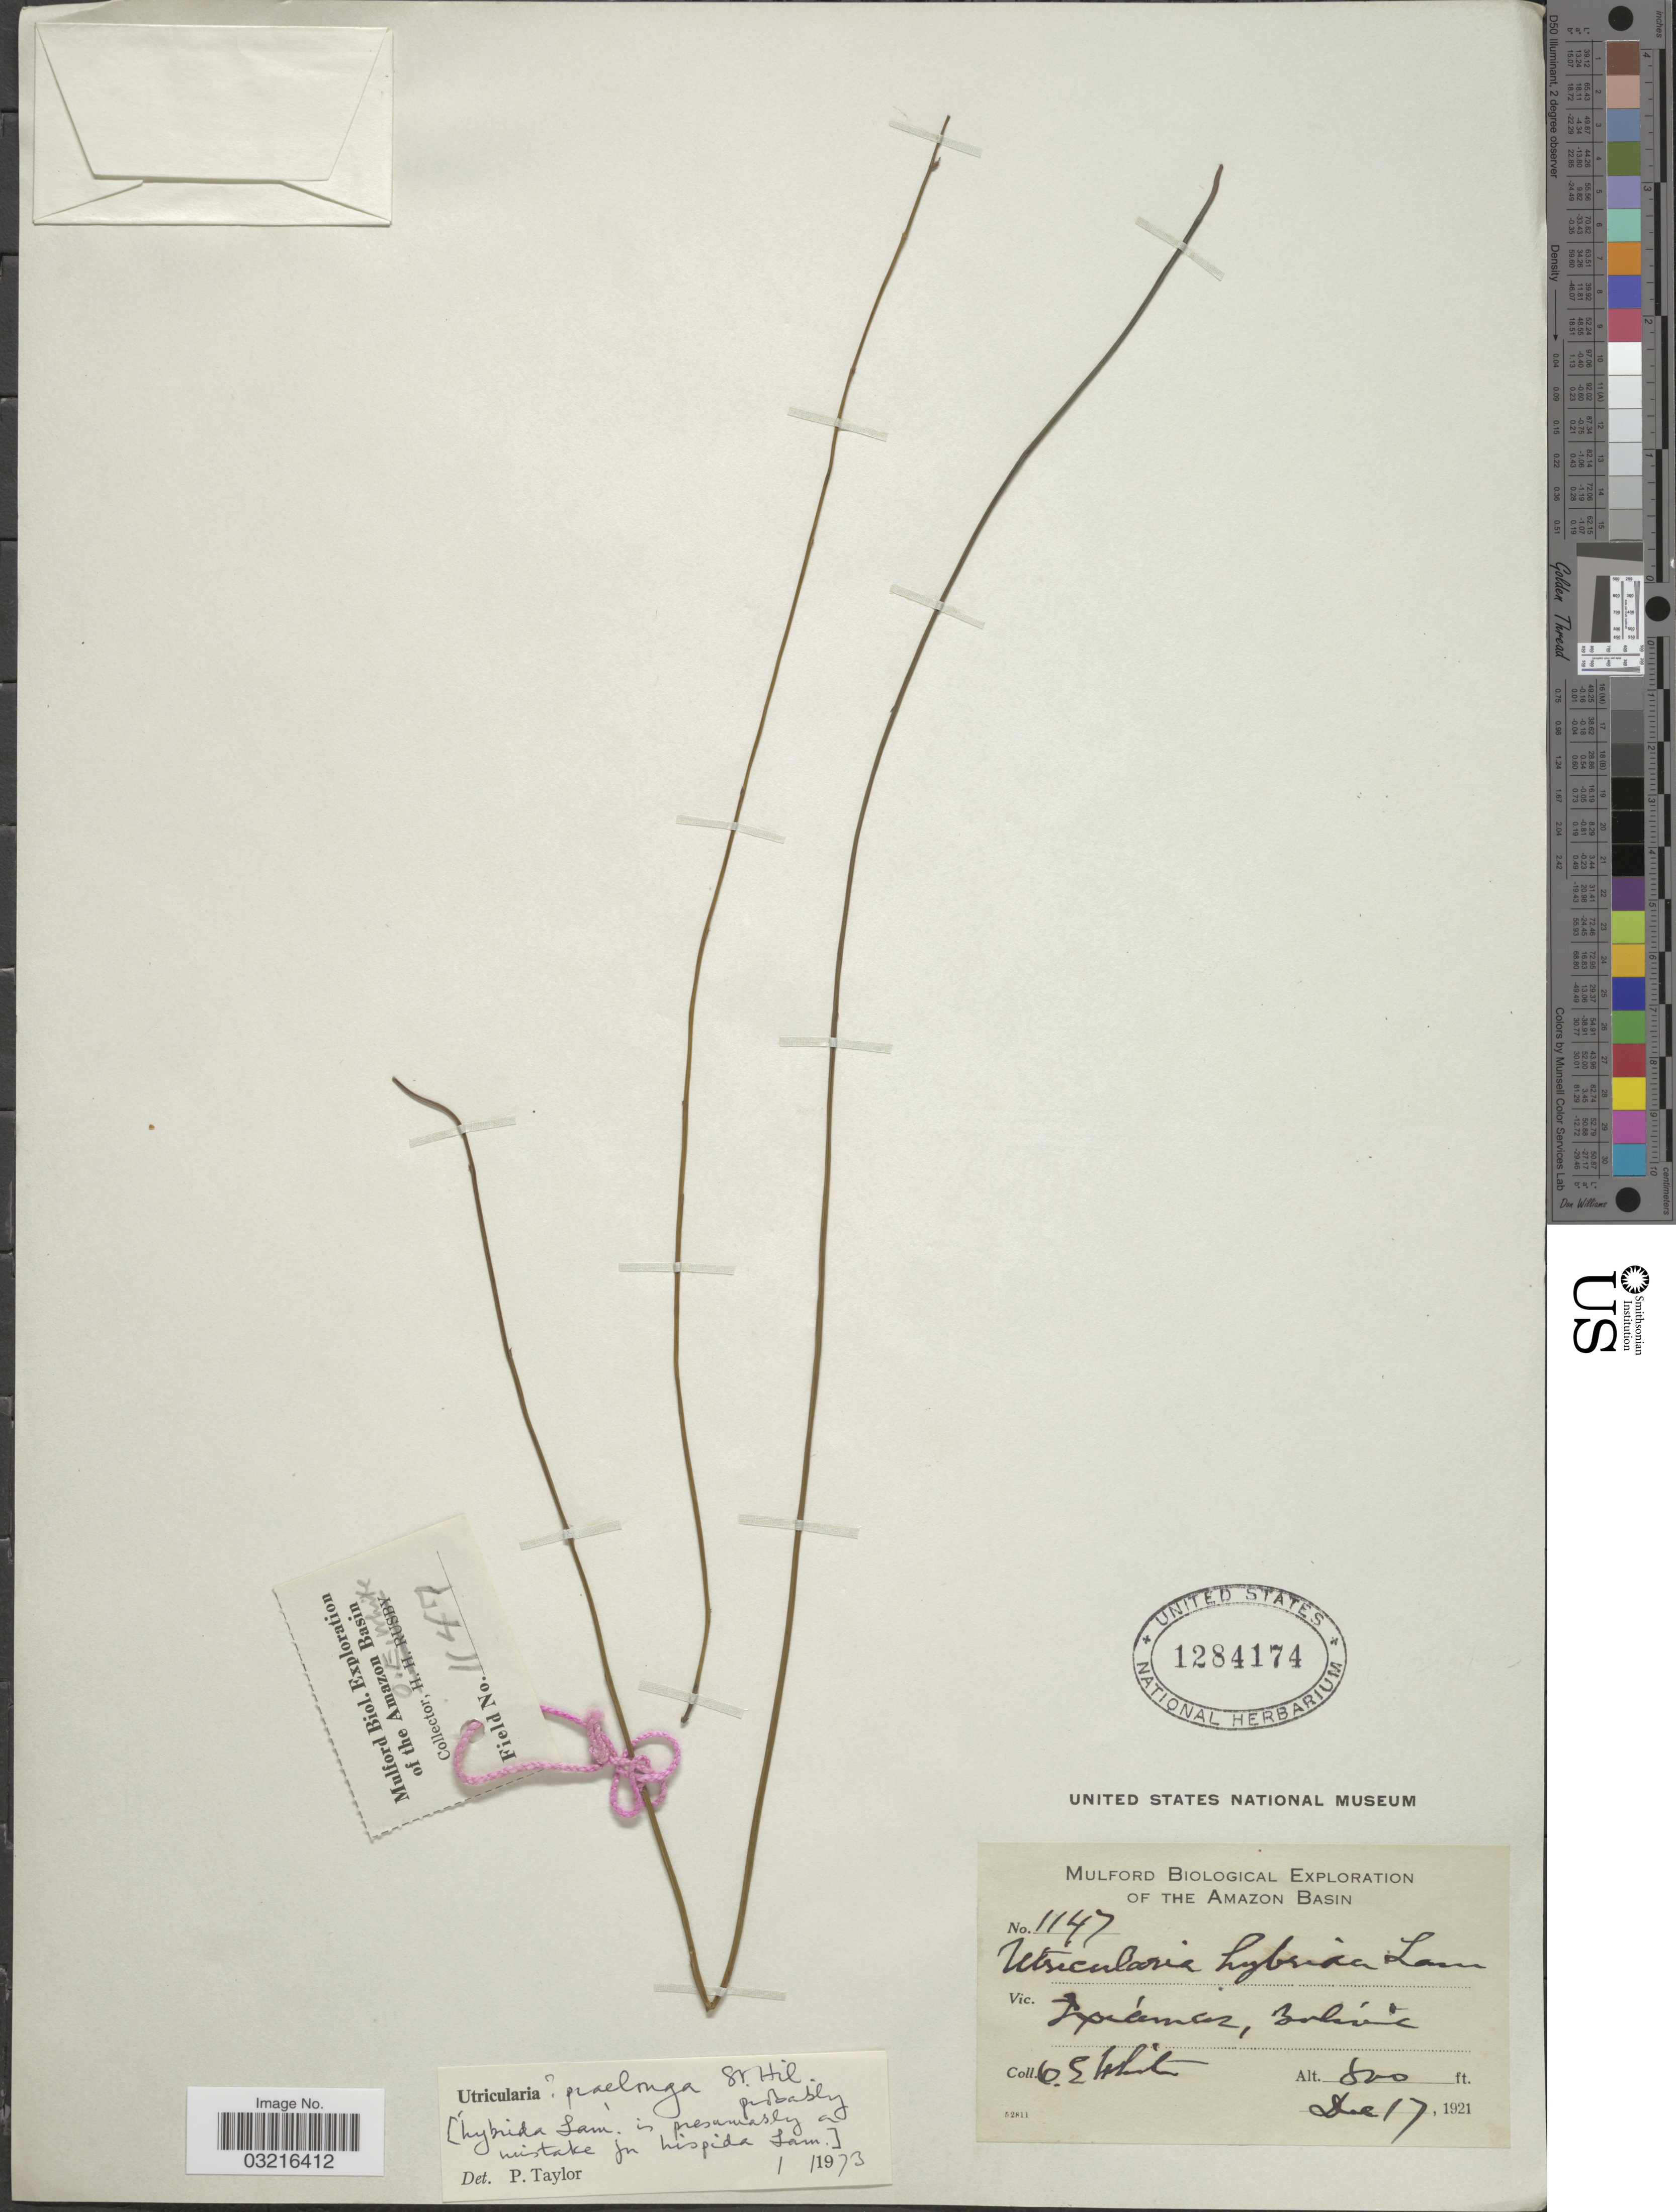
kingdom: Plantae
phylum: Tracheophyta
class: Magnoliopsida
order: Lamiales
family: Lentibulariaceae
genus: Utricularia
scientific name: Utricularia praelonga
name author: A. St.-Hil. & Girard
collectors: O. E. White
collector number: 1147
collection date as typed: Dec. 17, 1921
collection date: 1921-12-17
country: Bolivia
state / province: La Paz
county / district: Iturralde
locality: Ixiamas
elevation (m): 244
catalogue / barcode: US 1284174